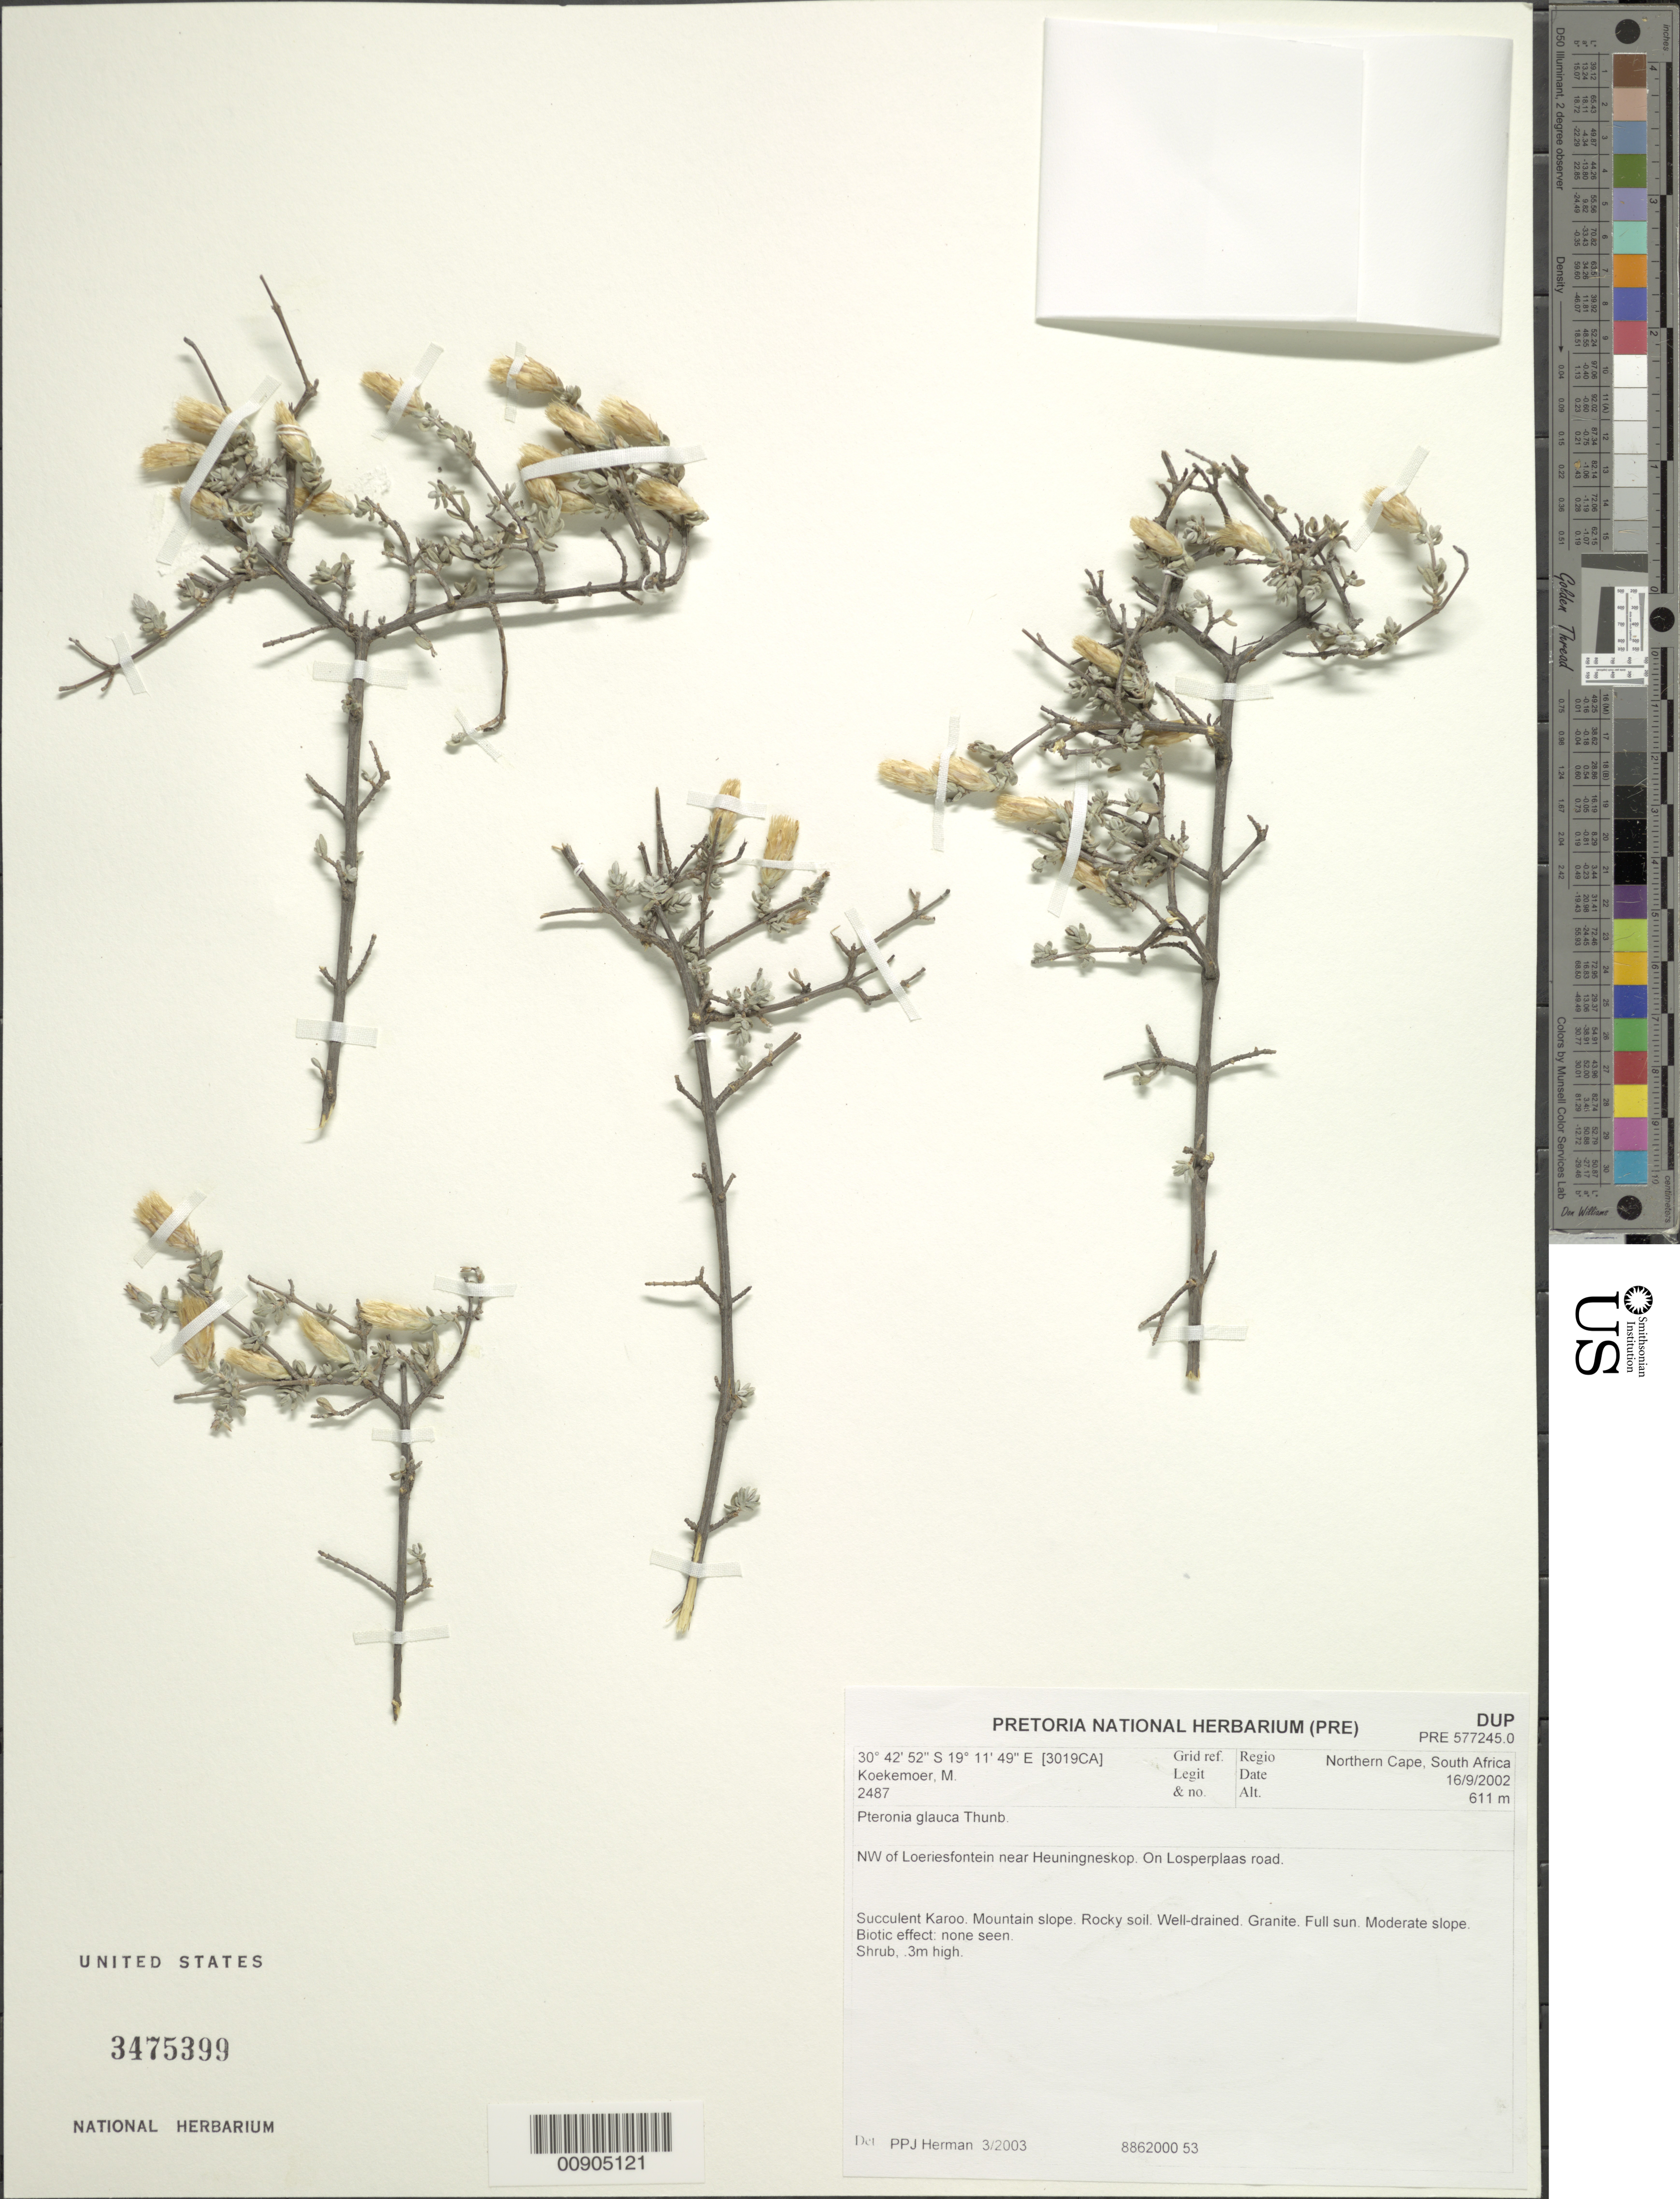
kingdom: Plantae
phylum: Tracheophyta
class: Magnoliopsida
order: Asterales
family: Asteraceae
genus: Pteronia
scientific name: Pteronia glauca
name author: Thunb.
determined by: Herman, P. P. J.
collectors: M. Koekemoer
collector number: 2487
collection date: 2002-09-16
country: South Africa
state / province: Northern Cape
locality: NW of Loeriesfonetin, near Heuningneskop, on Losperplaas road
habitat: Succulent karoo, mountain slope, rocky soil, well-drained, granite, full sun, moderate slope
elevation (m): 611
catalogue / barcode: US 3475399